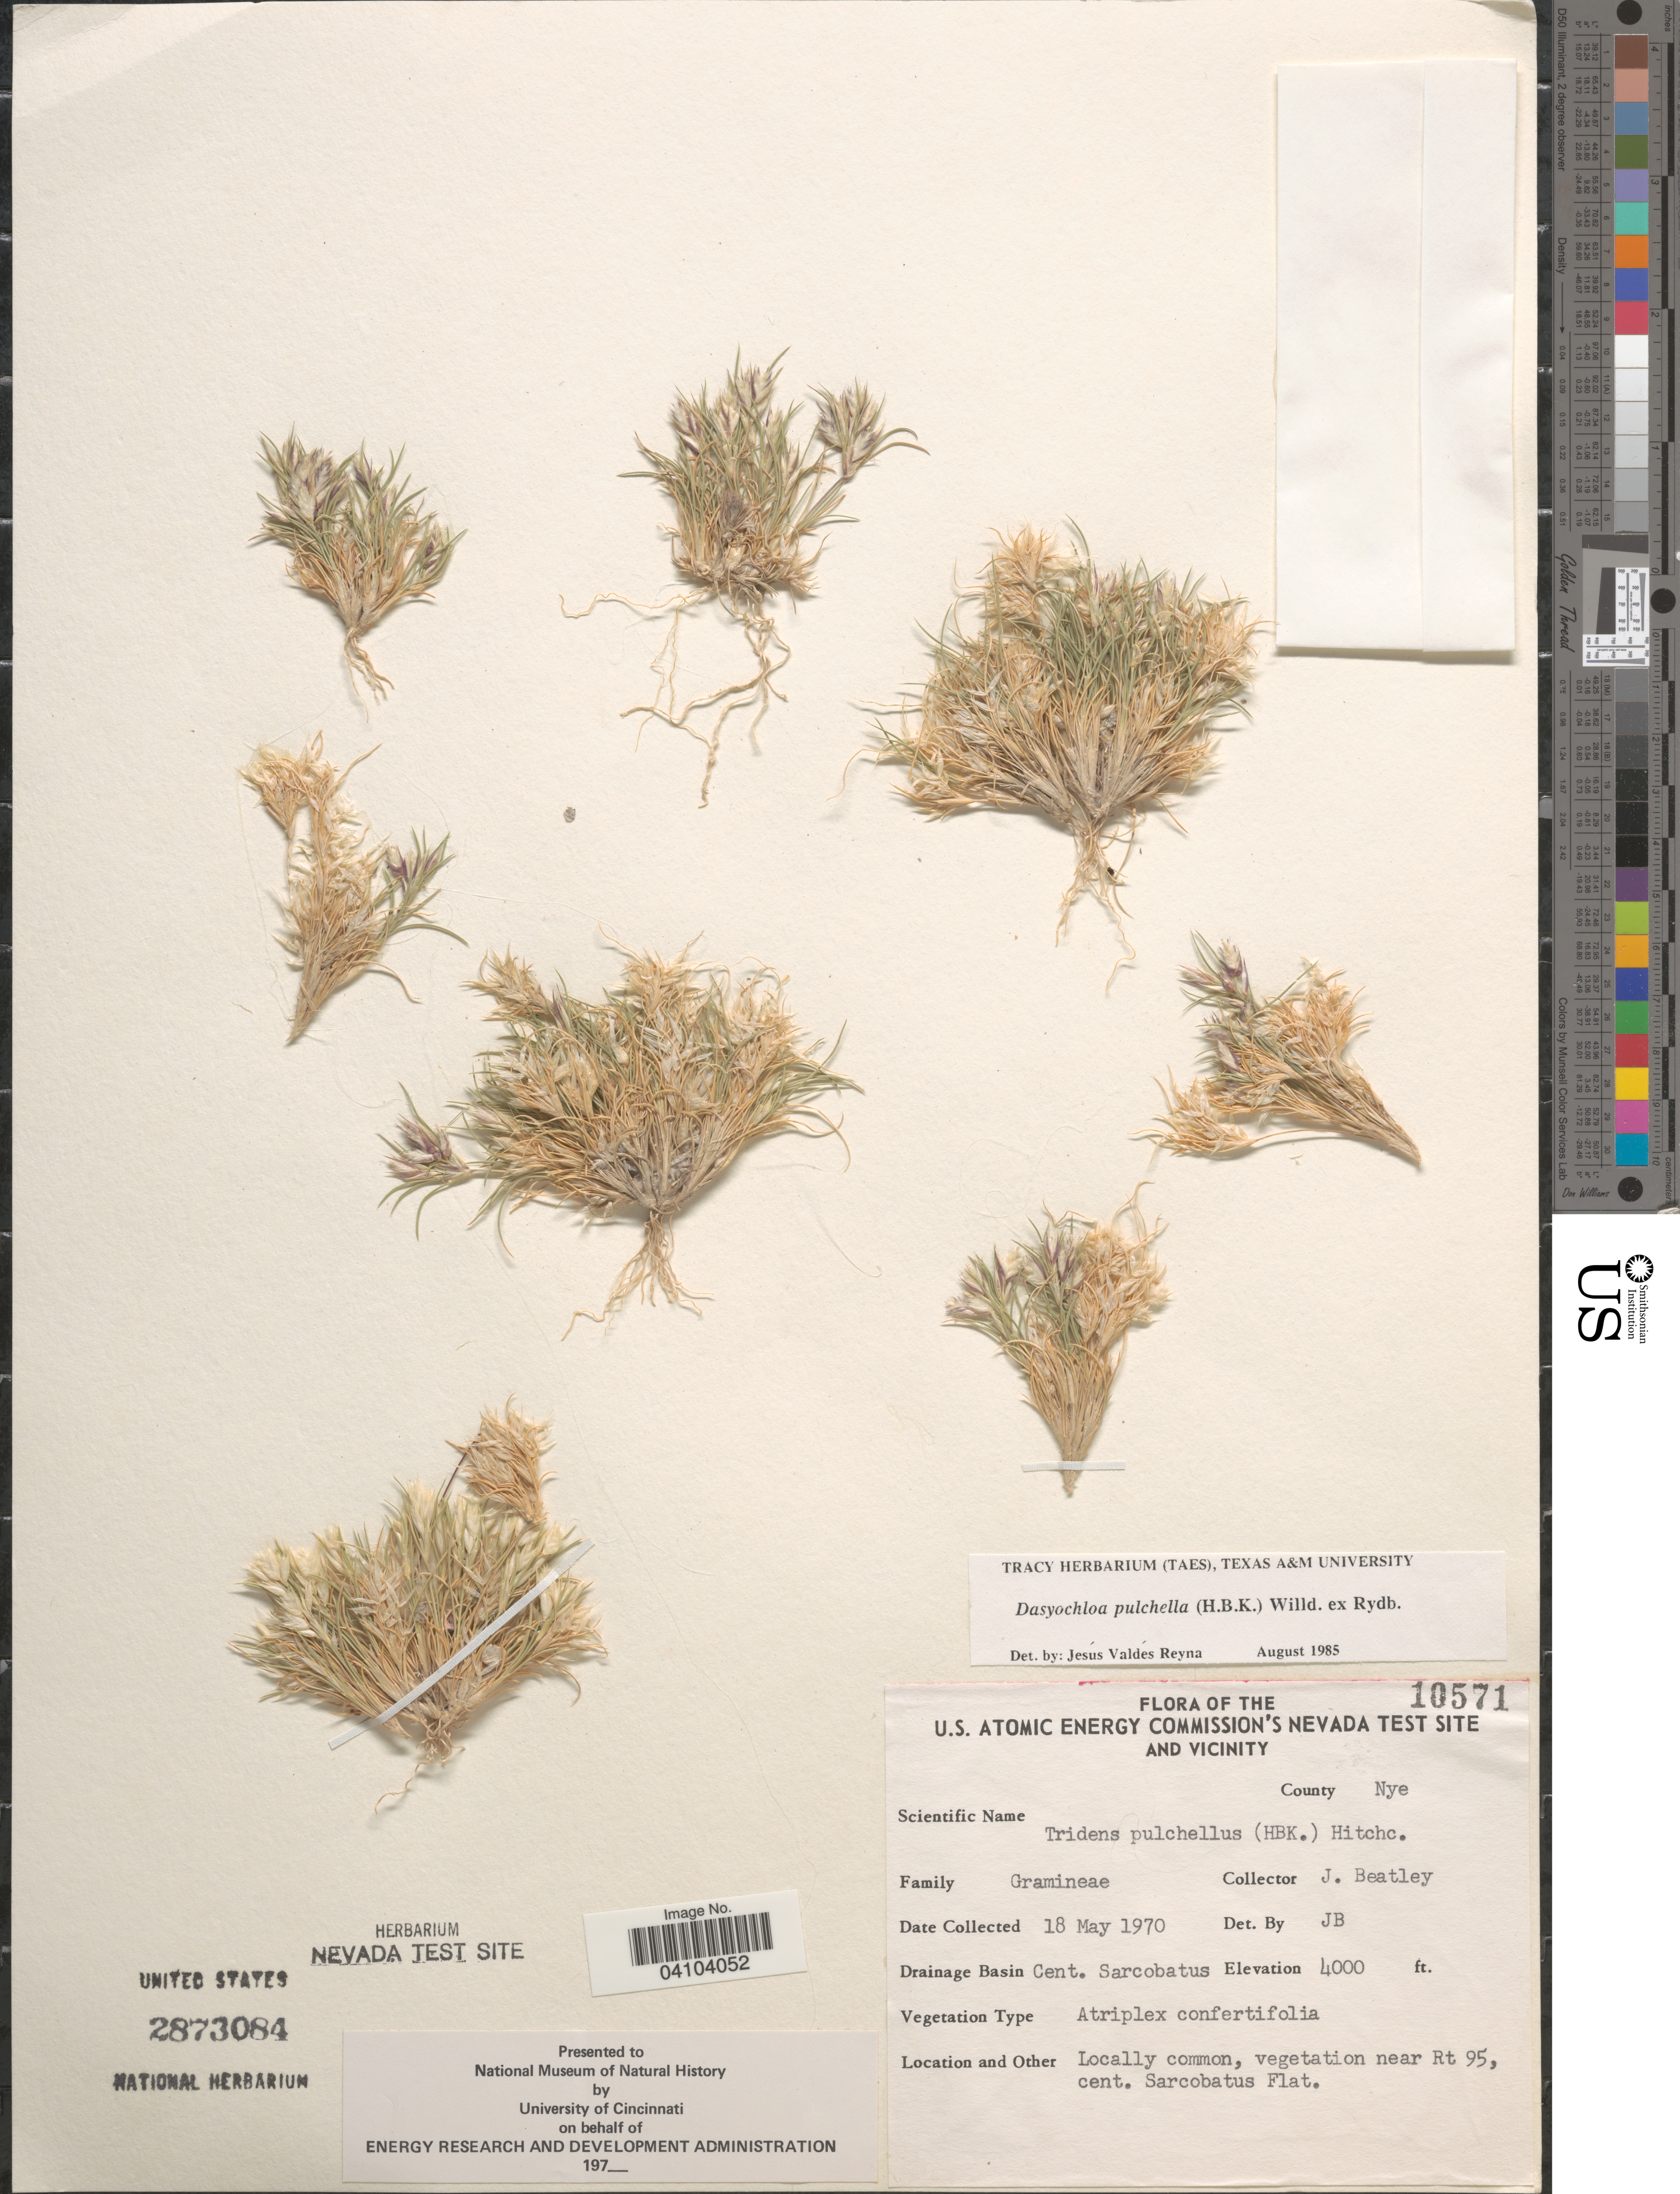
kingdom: Plantae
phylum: Tracheophyta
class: Liliopsida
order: Poales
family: Poaceae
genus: Dasyochloa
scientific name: Dasyochloa pulchella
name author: (Kunth) Willd. ex Rydb.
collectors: J. C. Beatley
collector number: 10571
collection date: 1970-05-18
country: United States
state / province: Nevada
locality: The U.S. Atomic Energy Commission's Nevada Test Site and vicinity. County Nye. Vegetation near Rt 95, cent. Sarcobatus Flat.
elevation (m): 1219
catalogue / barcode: US 2873084